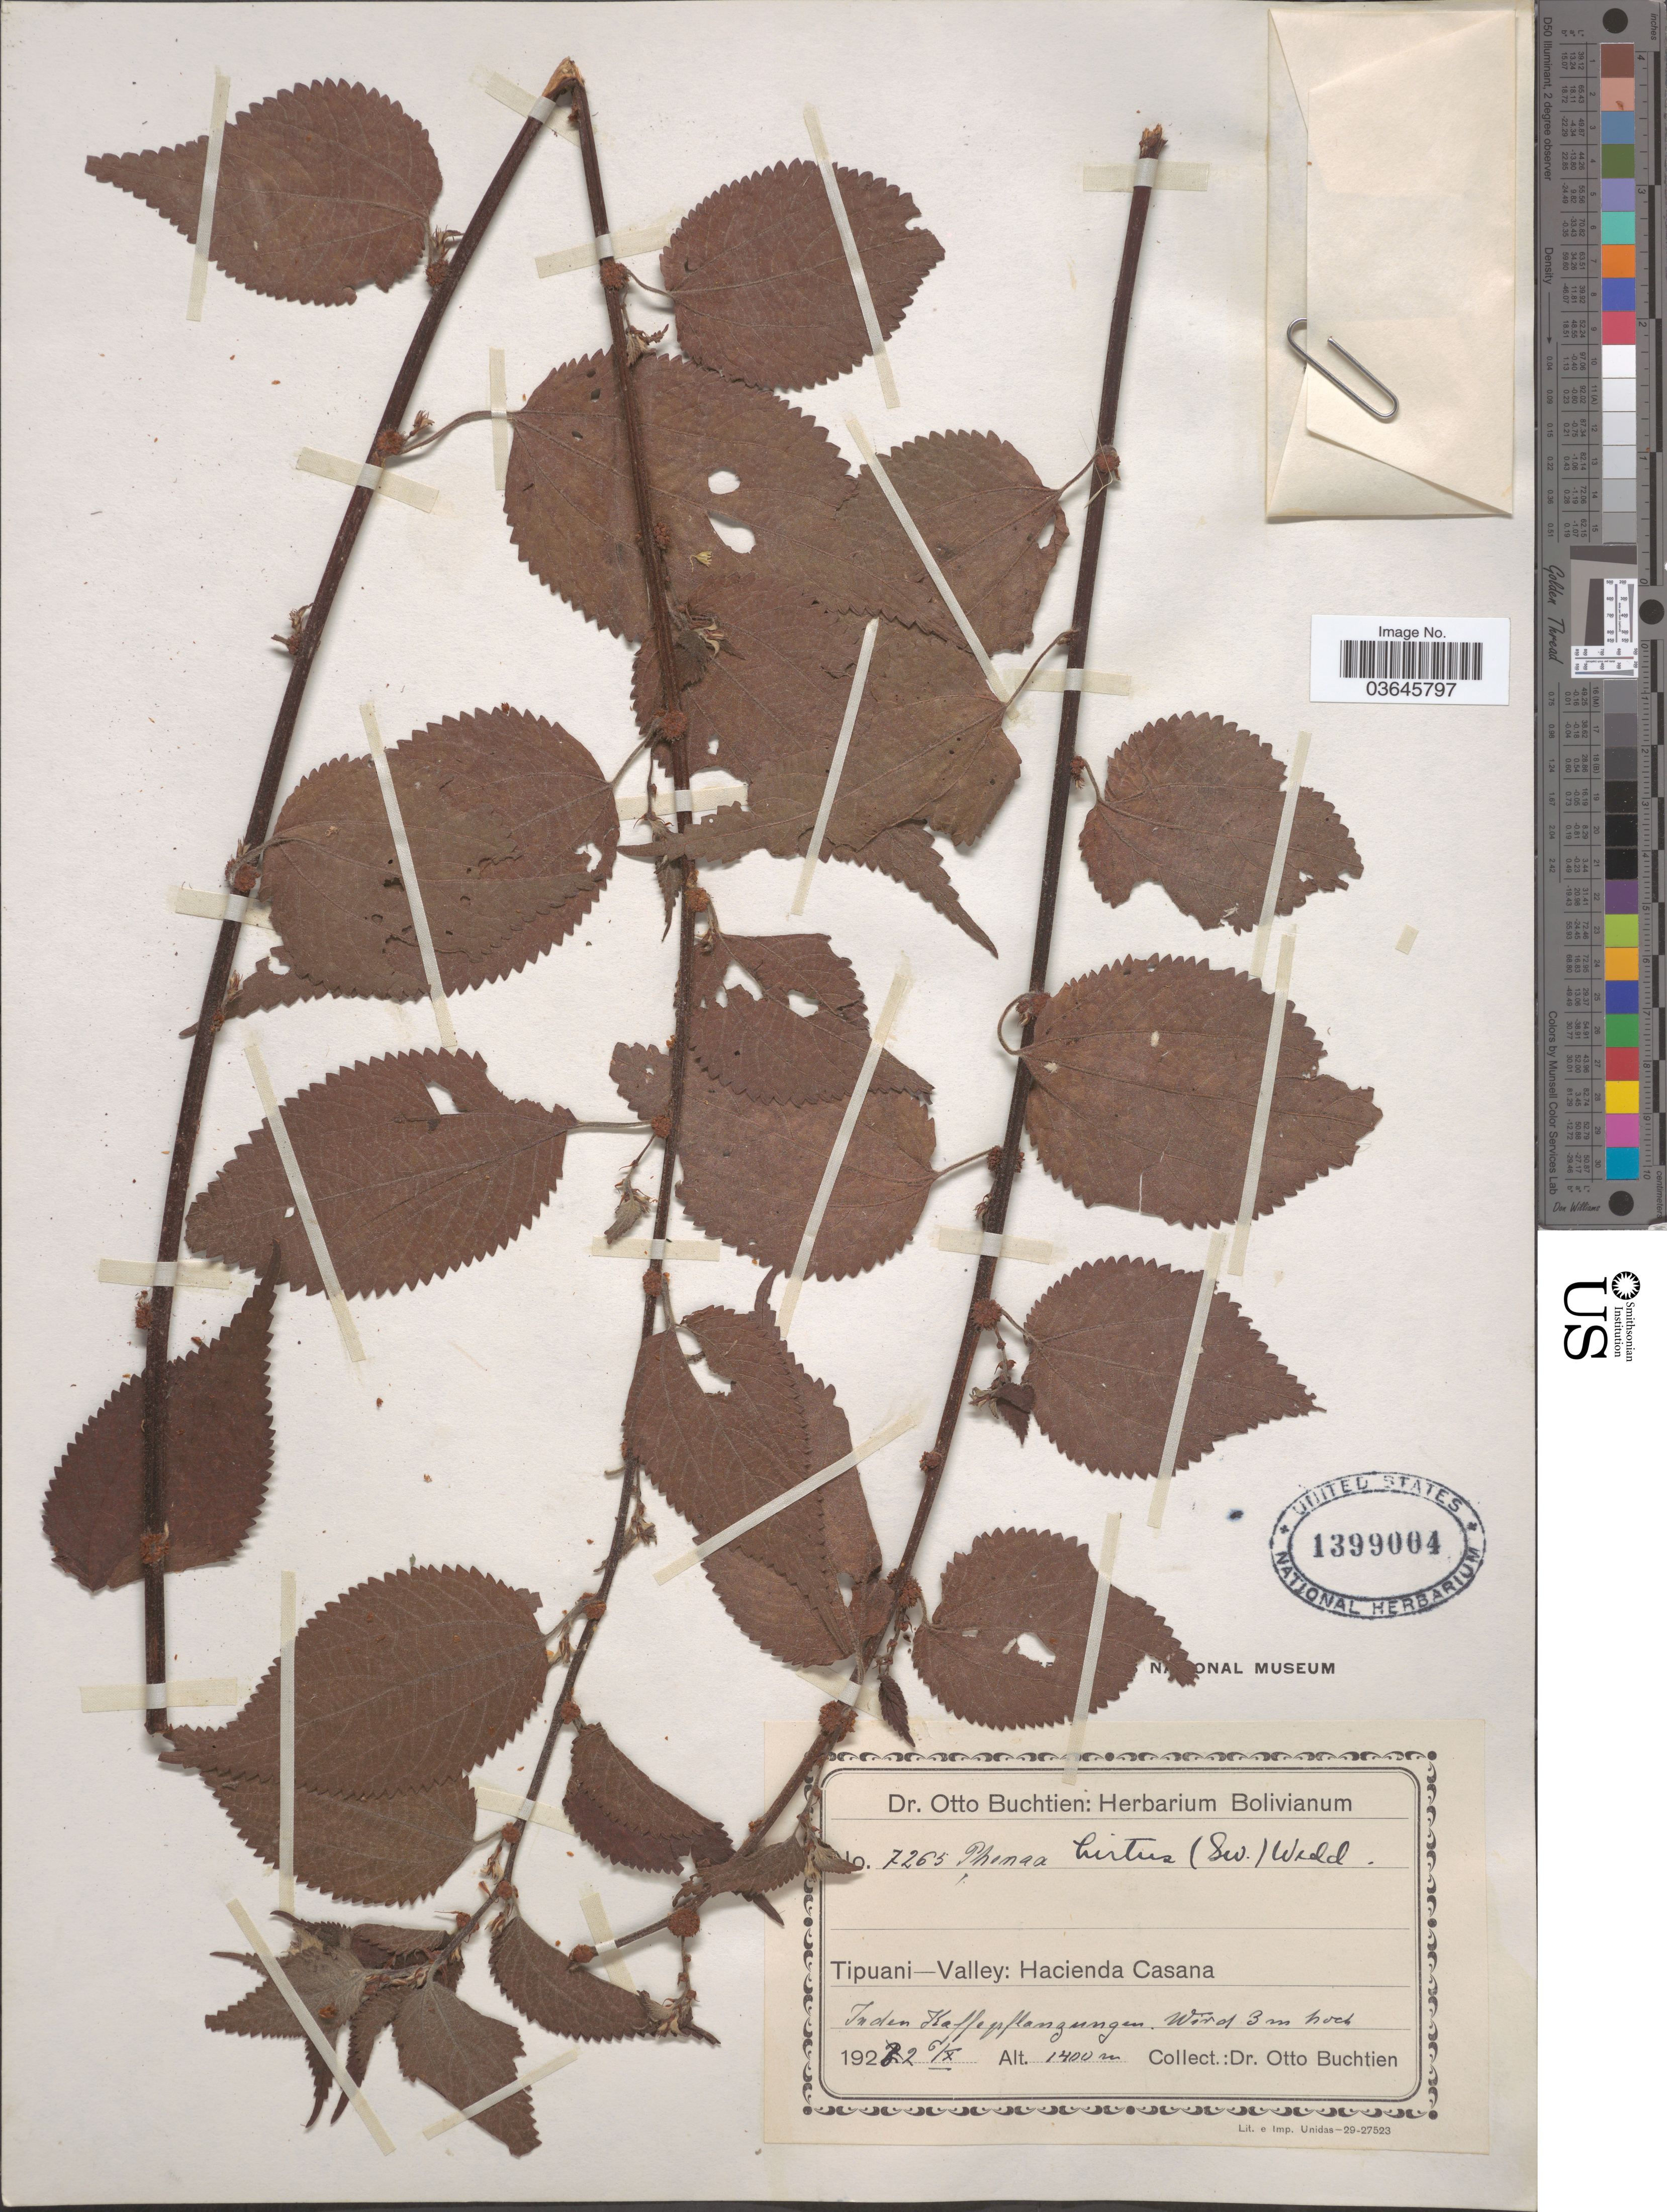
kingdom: Plantae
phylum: Tracheophyta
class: Magnoliopsida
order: Rosales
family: Urticaceae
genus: Phenax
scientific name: Phenax hirtus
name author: (Sw.) Wedd.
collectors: O. Buchtien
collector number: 7265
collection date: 1922-10-06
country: Bolivia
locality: Tipuani- Valley: Hacienda Casana.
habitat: in den kaffee pflanzungen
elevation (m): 1400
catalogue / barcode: US 1399004